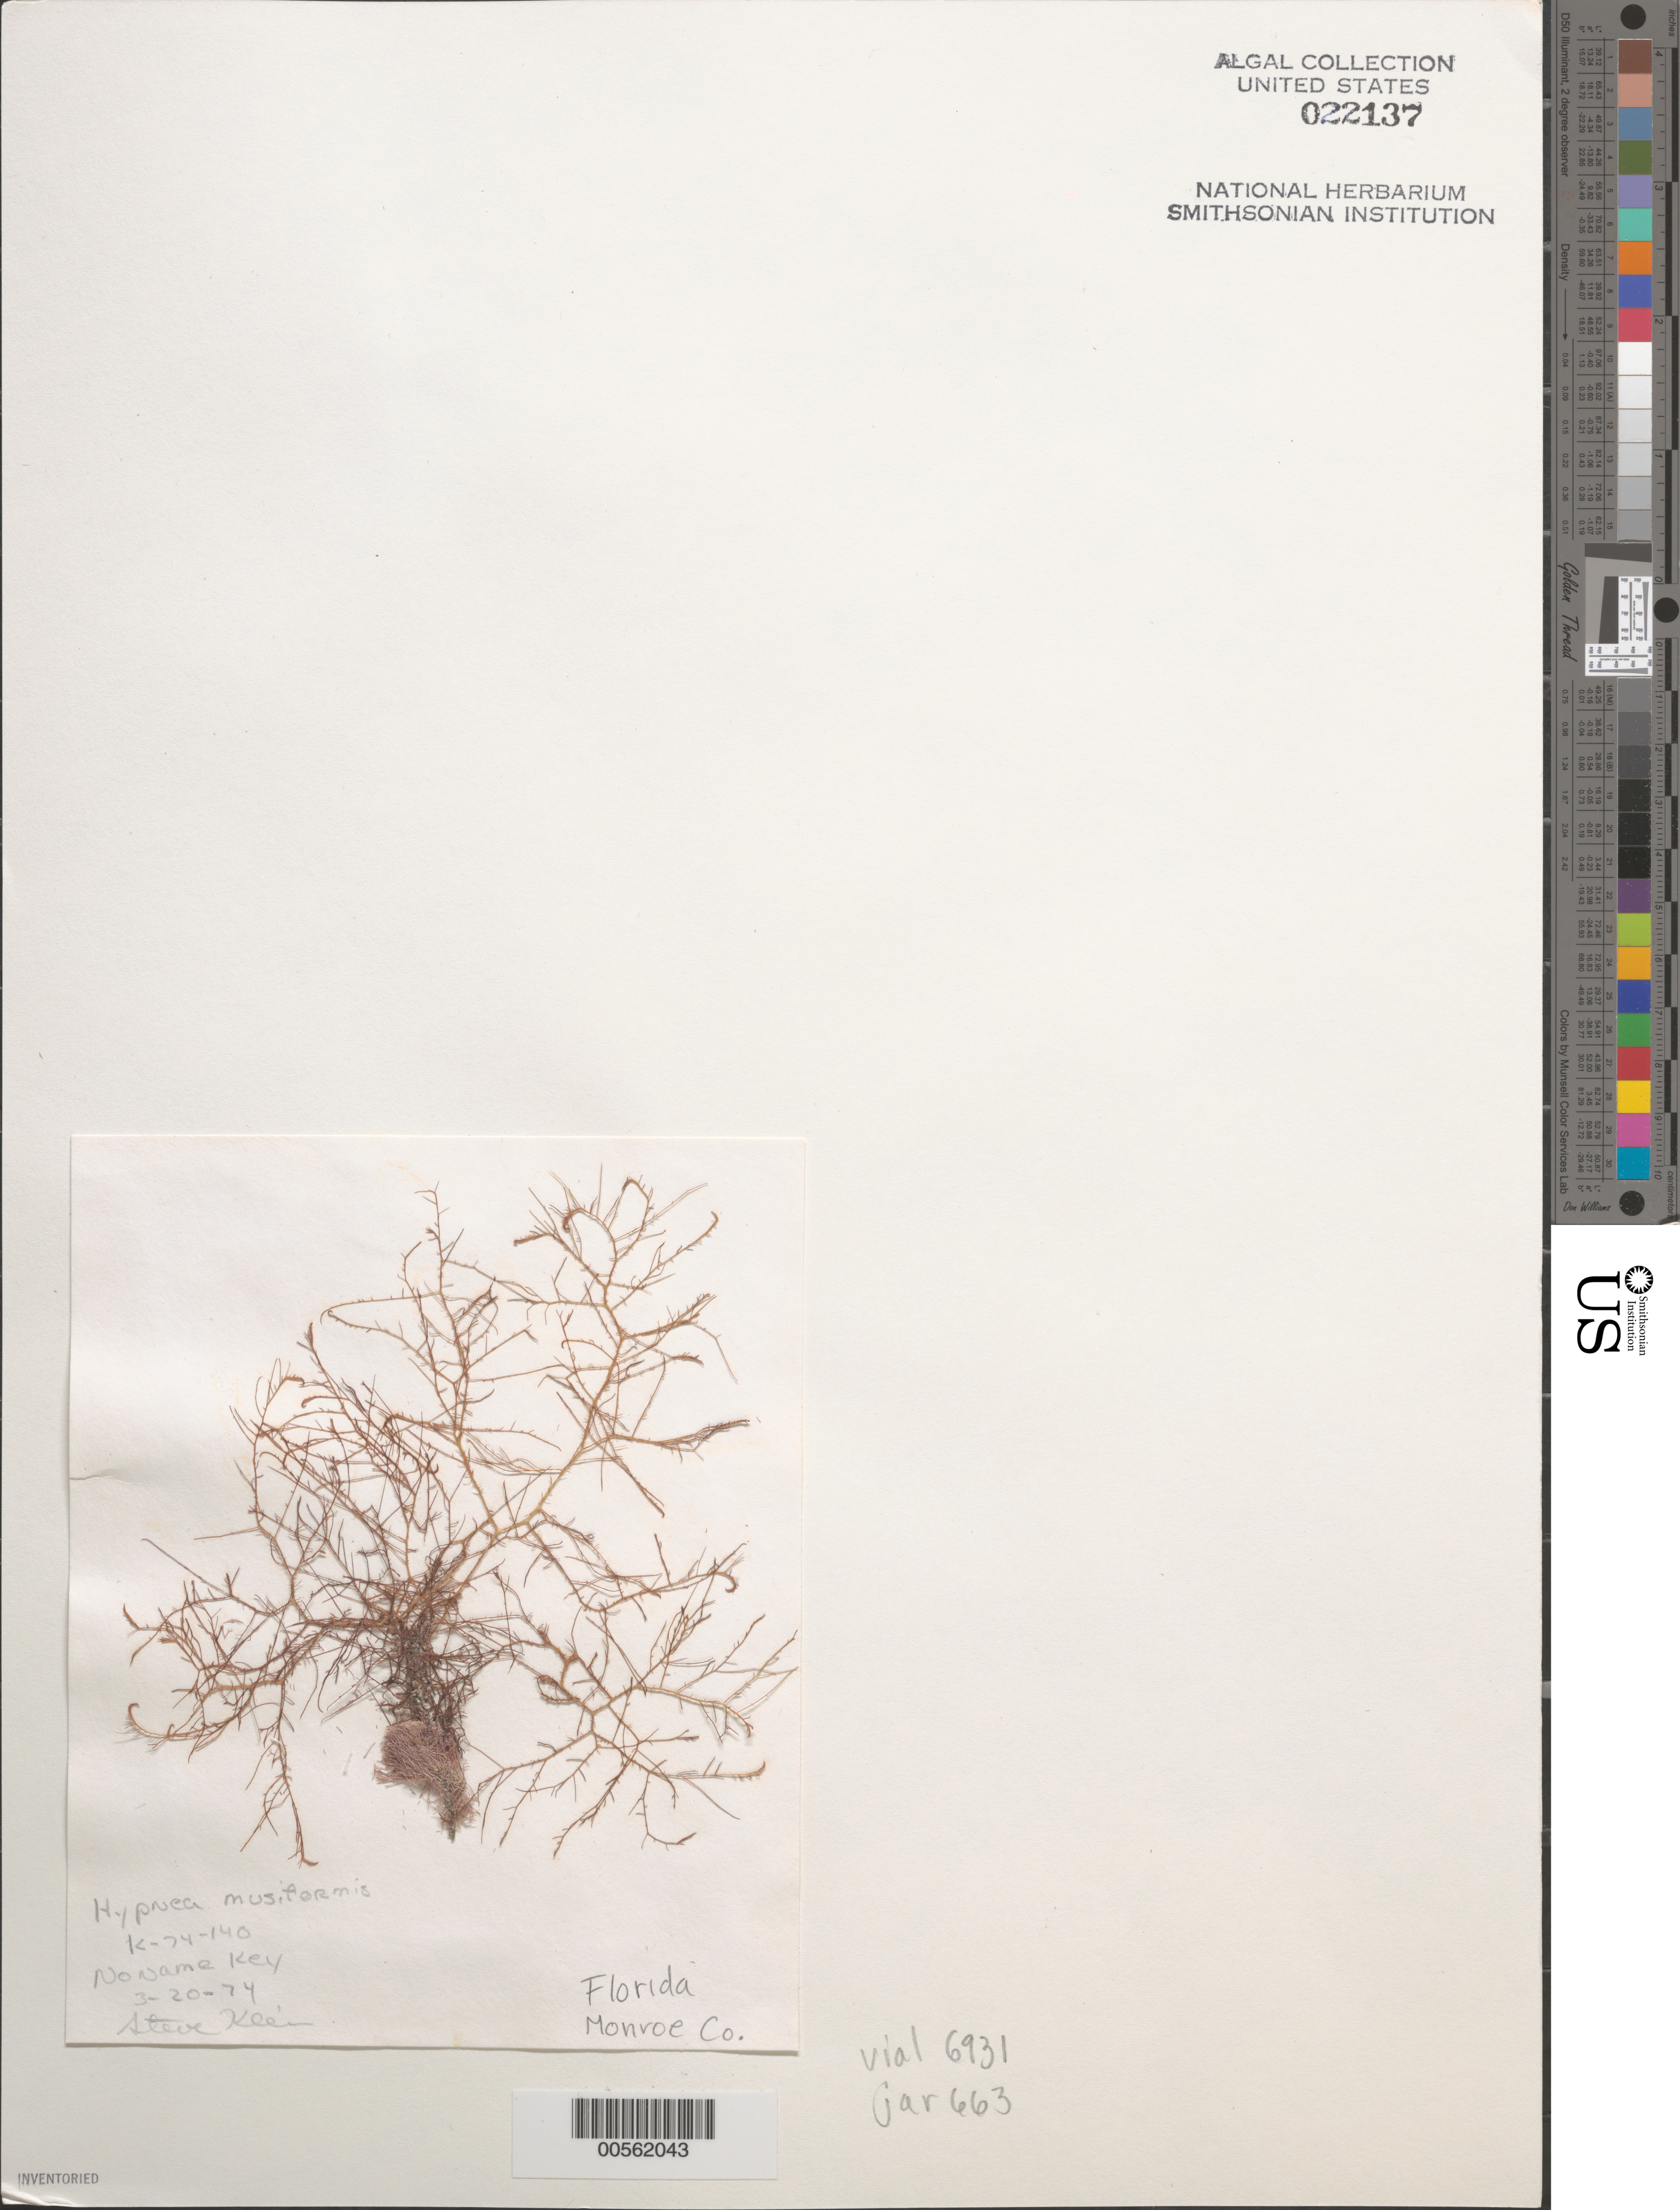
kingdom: Plantae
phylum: Rhodophyta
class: Florideophyceae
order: Gigartinales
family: Cystocloniaceae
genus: Hypnea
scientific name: Hypnea musciformis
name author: (Wulfen) J.V.Lamouroux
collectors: S. Klein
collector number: K-74-140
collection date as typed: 20 Mar 1974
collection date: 1974-03-20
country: United States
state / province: Florida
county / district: Monroe County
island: No Name Key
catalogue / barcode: US 22137